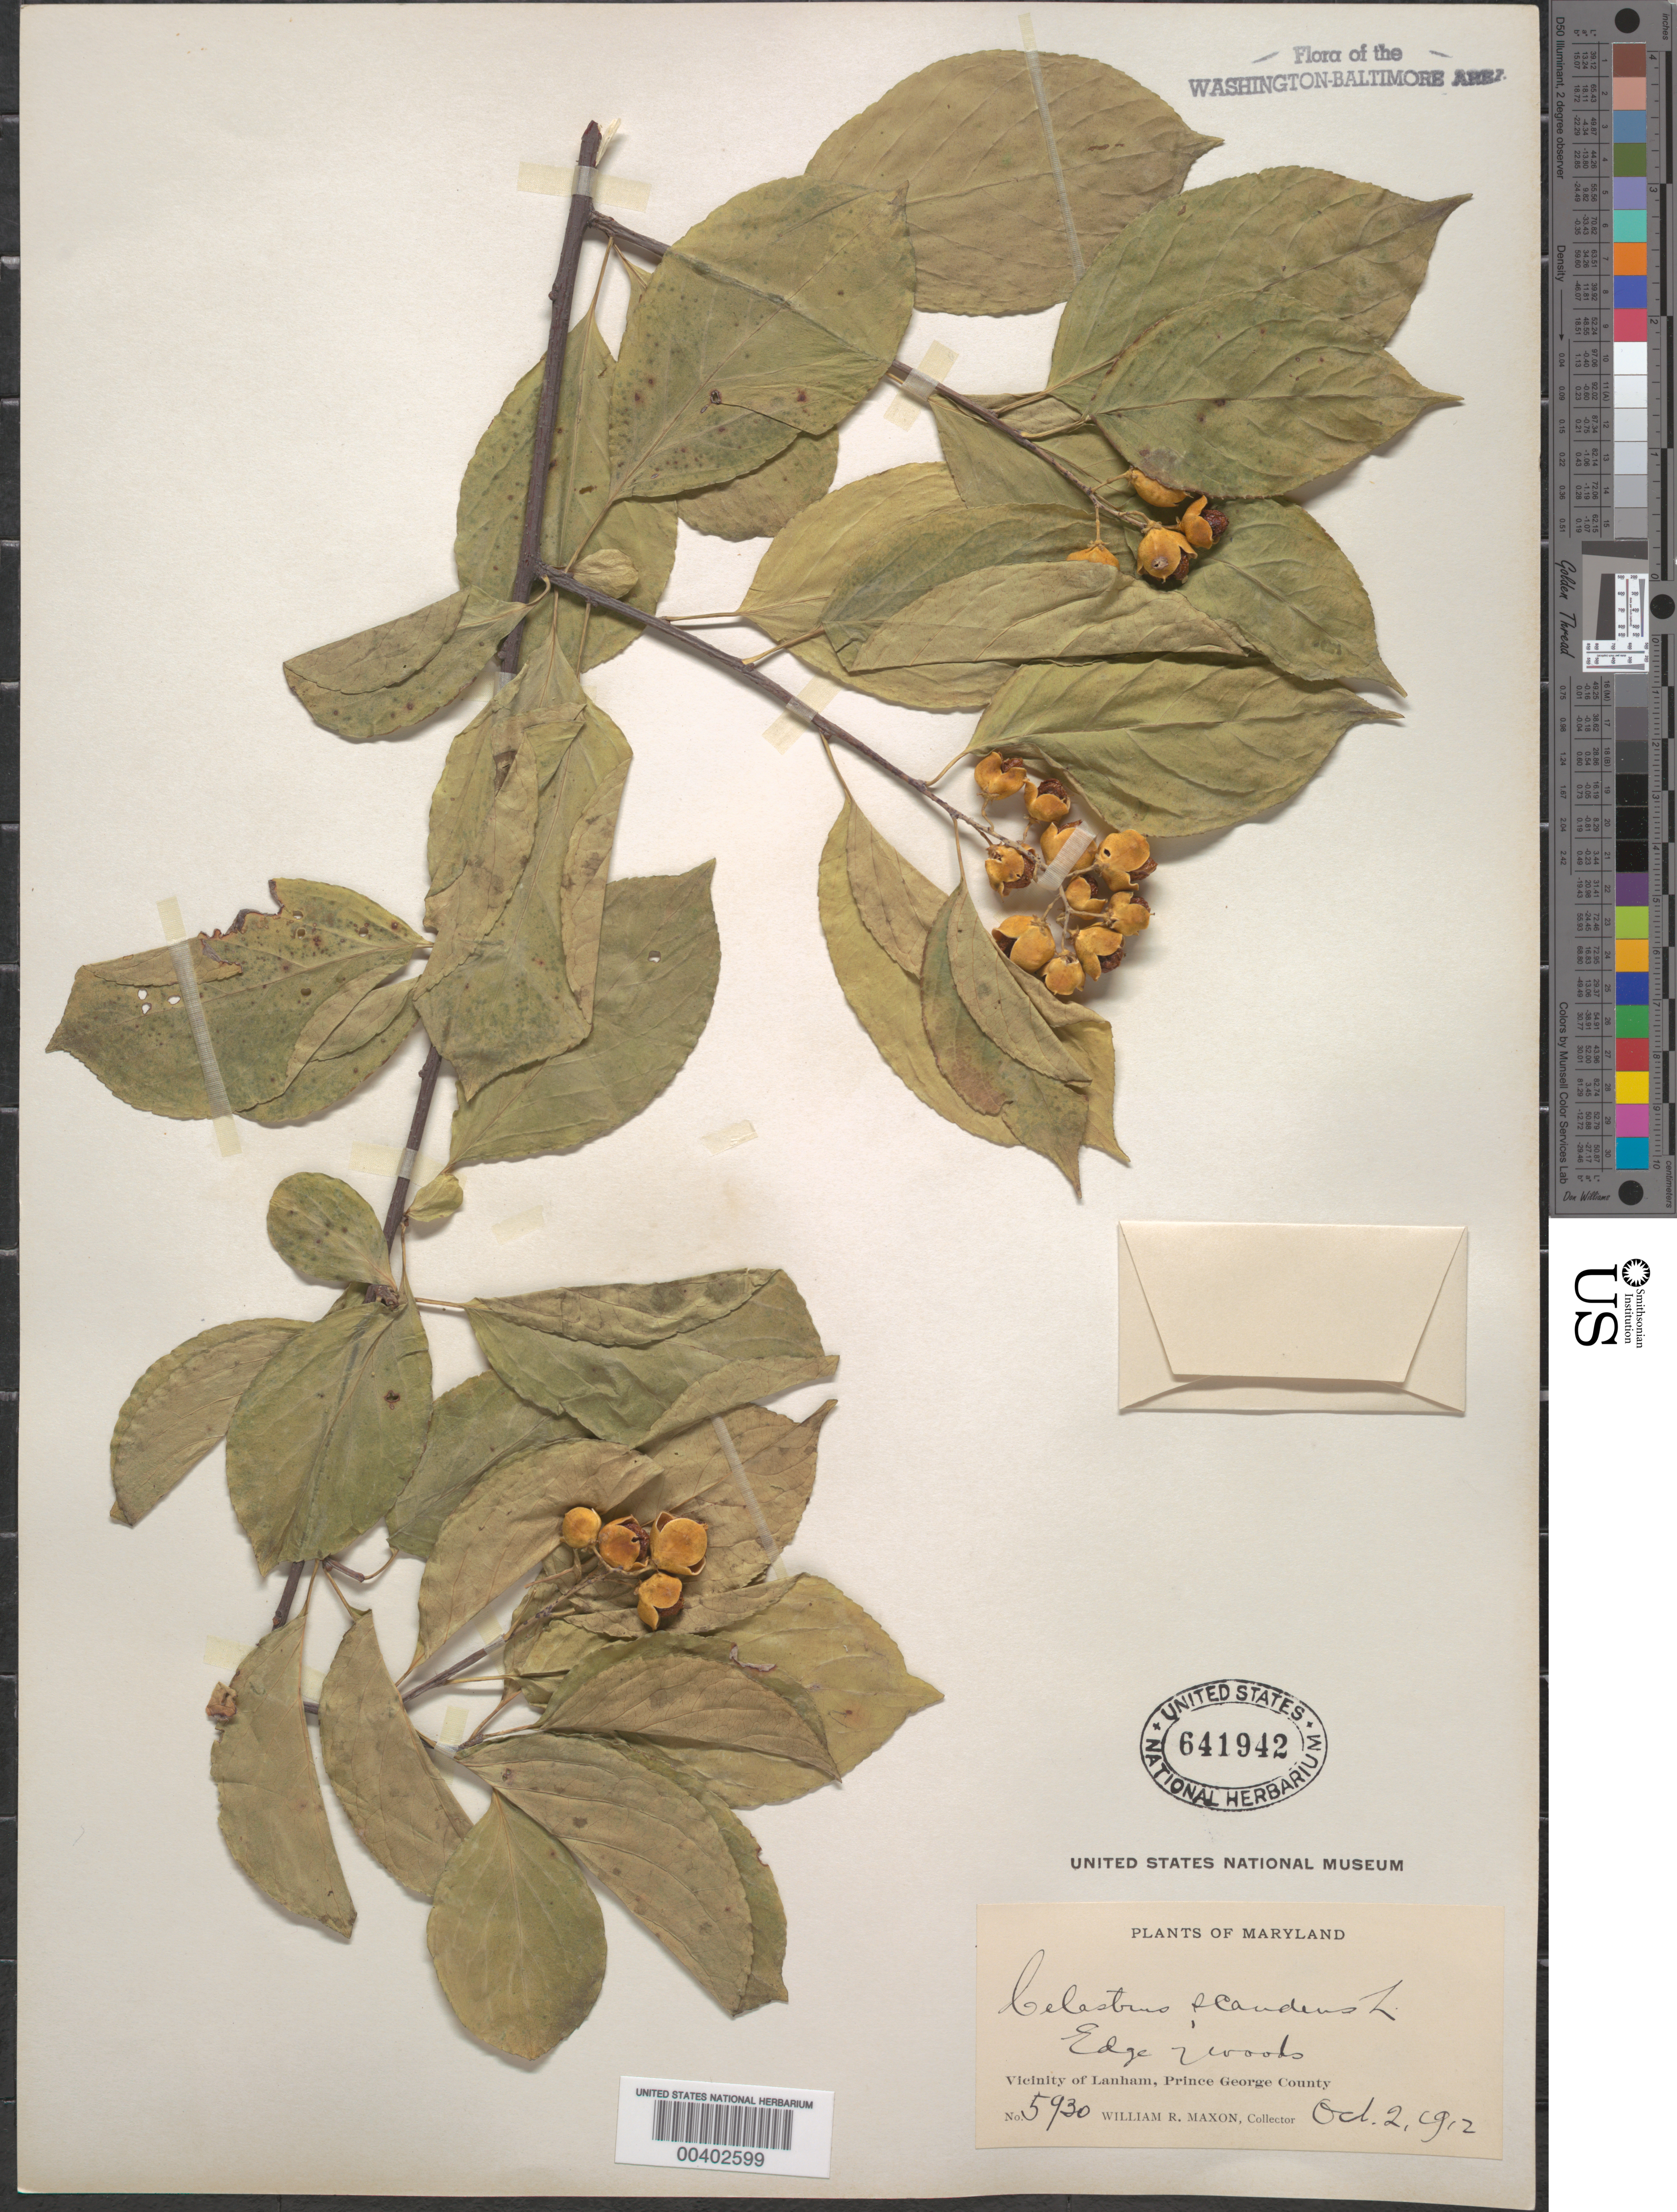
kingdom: Plantae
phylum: Tracheophyta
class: Magnoliopsida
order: Celastrales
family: Celastraceae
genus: Celastrus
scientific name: Celastrus scandens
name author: L.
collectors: W. R. Maxon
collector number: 5930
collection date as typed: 02 Oct 1912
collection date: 1912-10-02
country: United States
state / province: Maryland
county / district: Prince George's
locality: Lanham vicinity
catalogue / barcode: US 641942